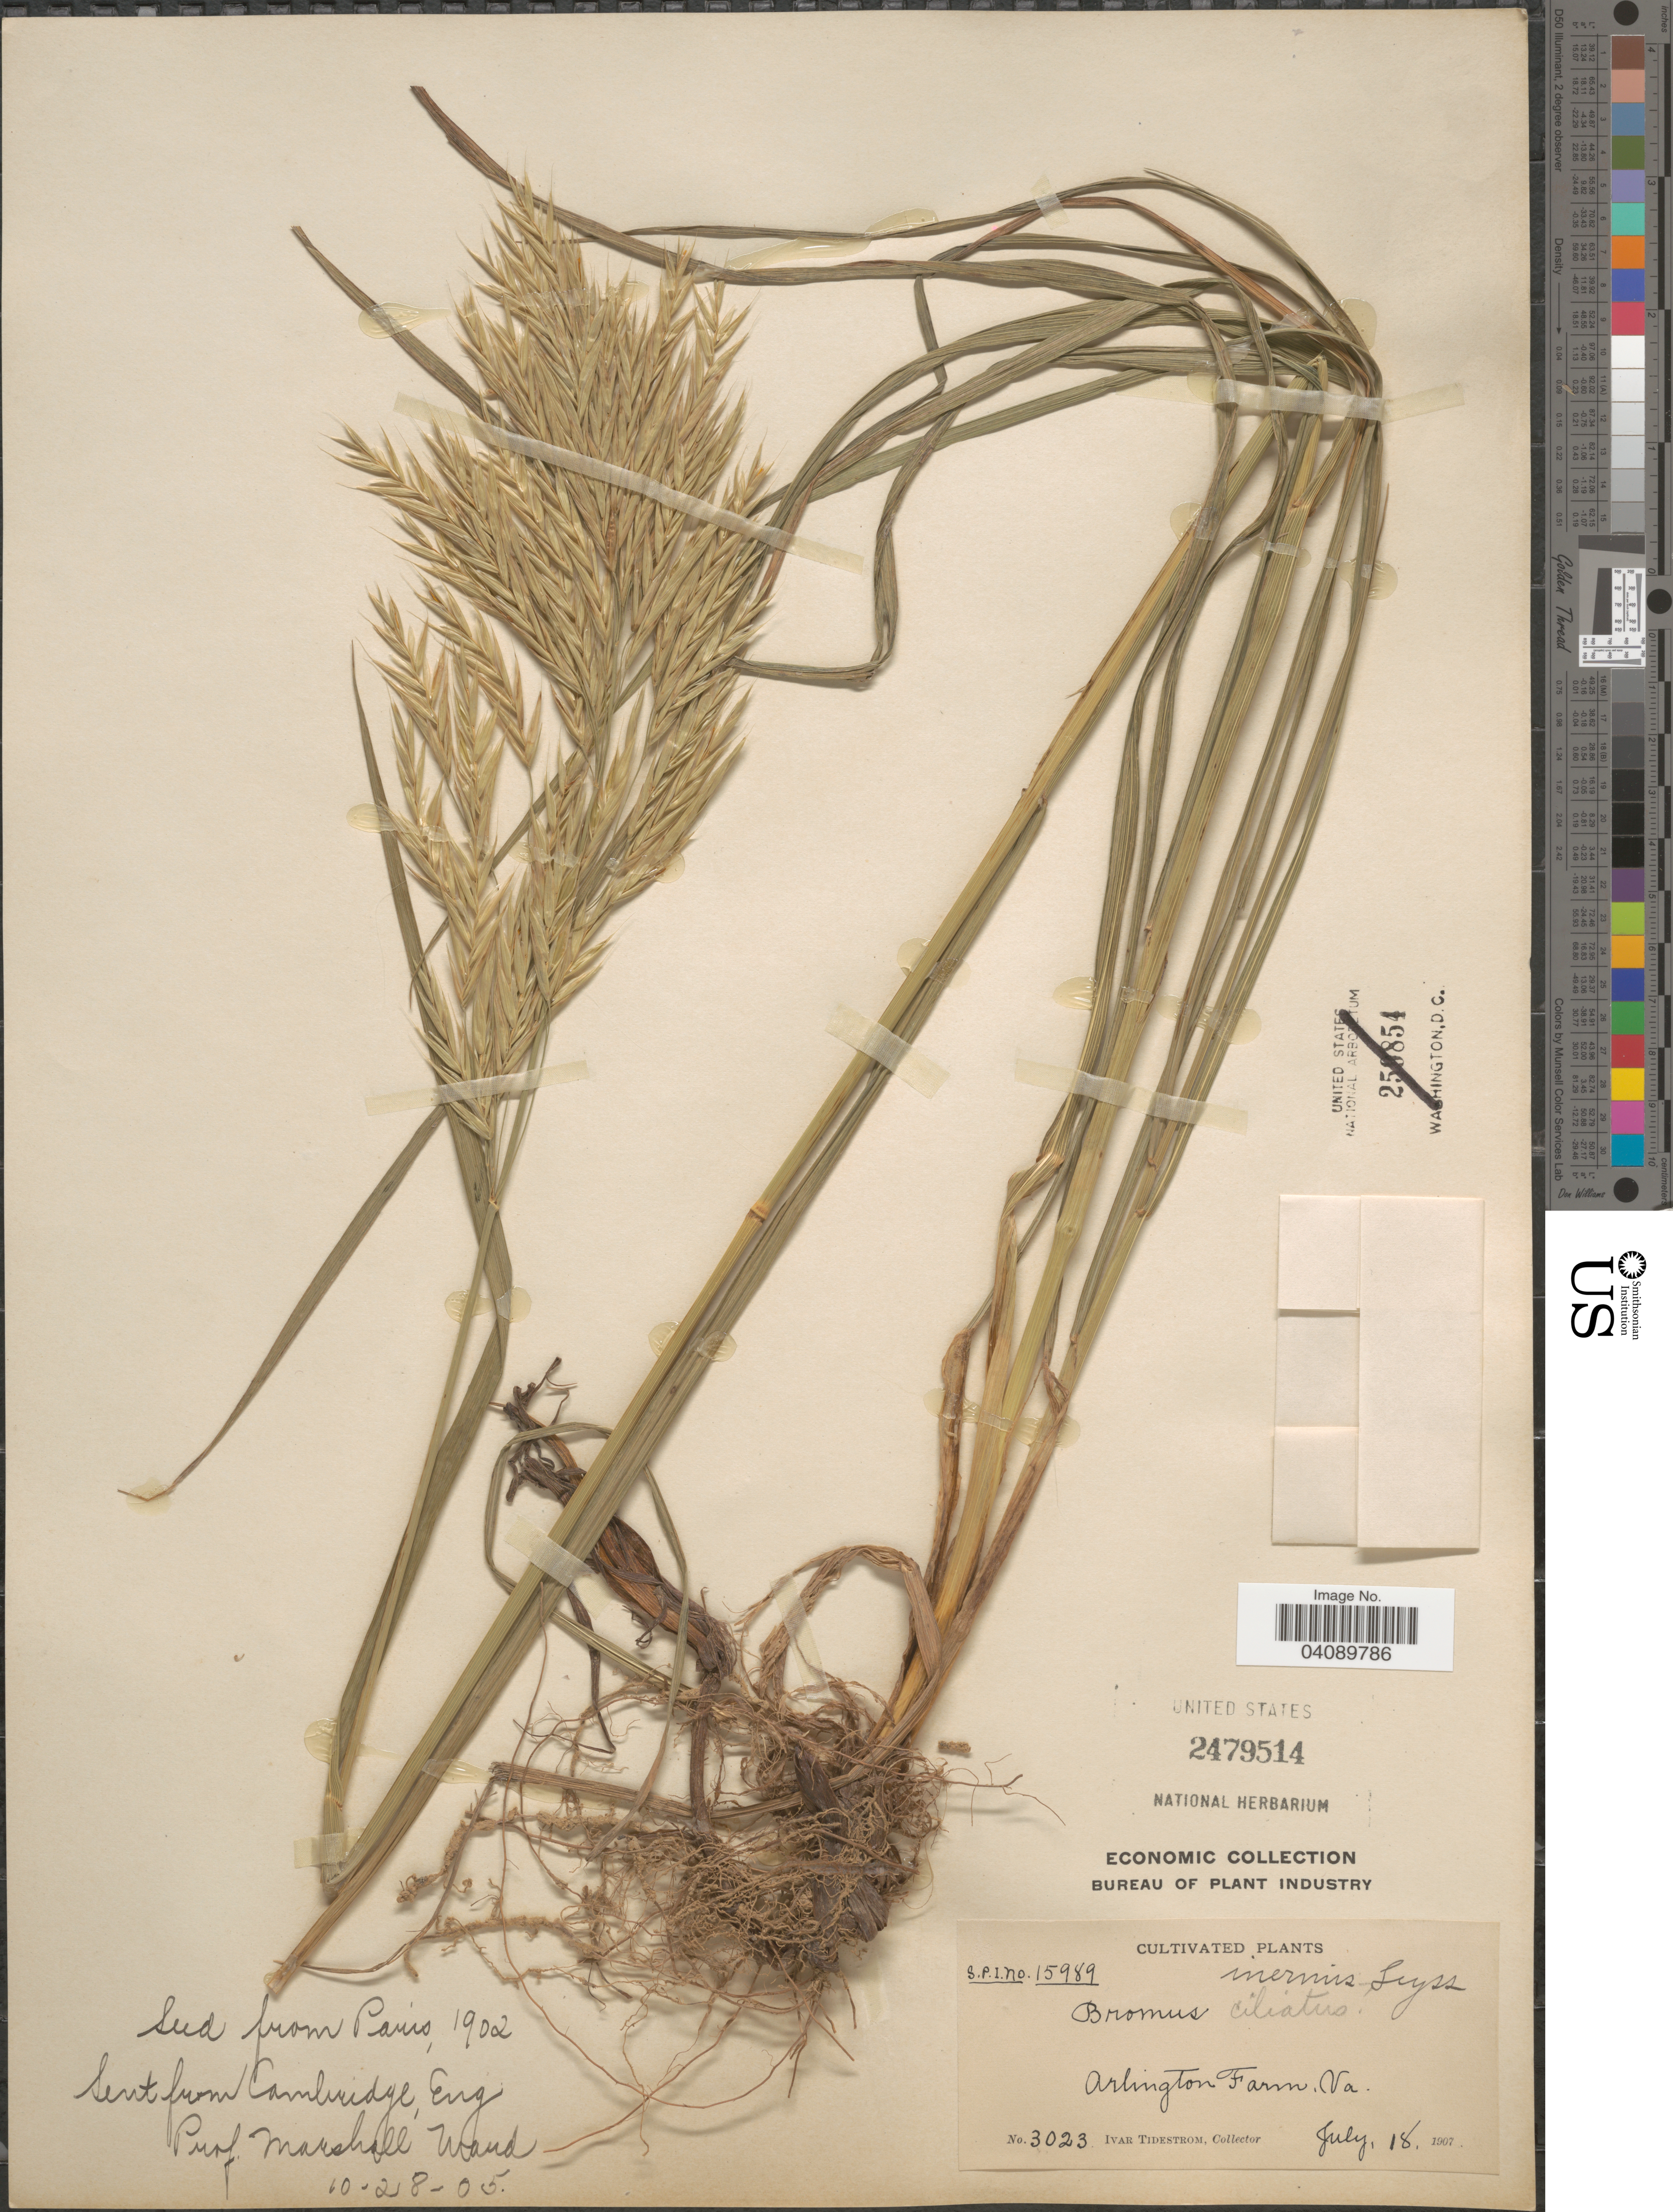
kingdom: Plantae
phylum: Tracheophyta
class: Liliopsida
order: Poales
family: Poaceae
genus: Bromus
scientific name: Bromus inermis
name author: Leyss.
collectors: I. F. Tidestrom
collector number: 3023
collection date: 1907-07-18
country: United States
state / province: Virginia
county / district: Arlington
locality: Arlington Farm.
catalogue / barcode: US 2479514